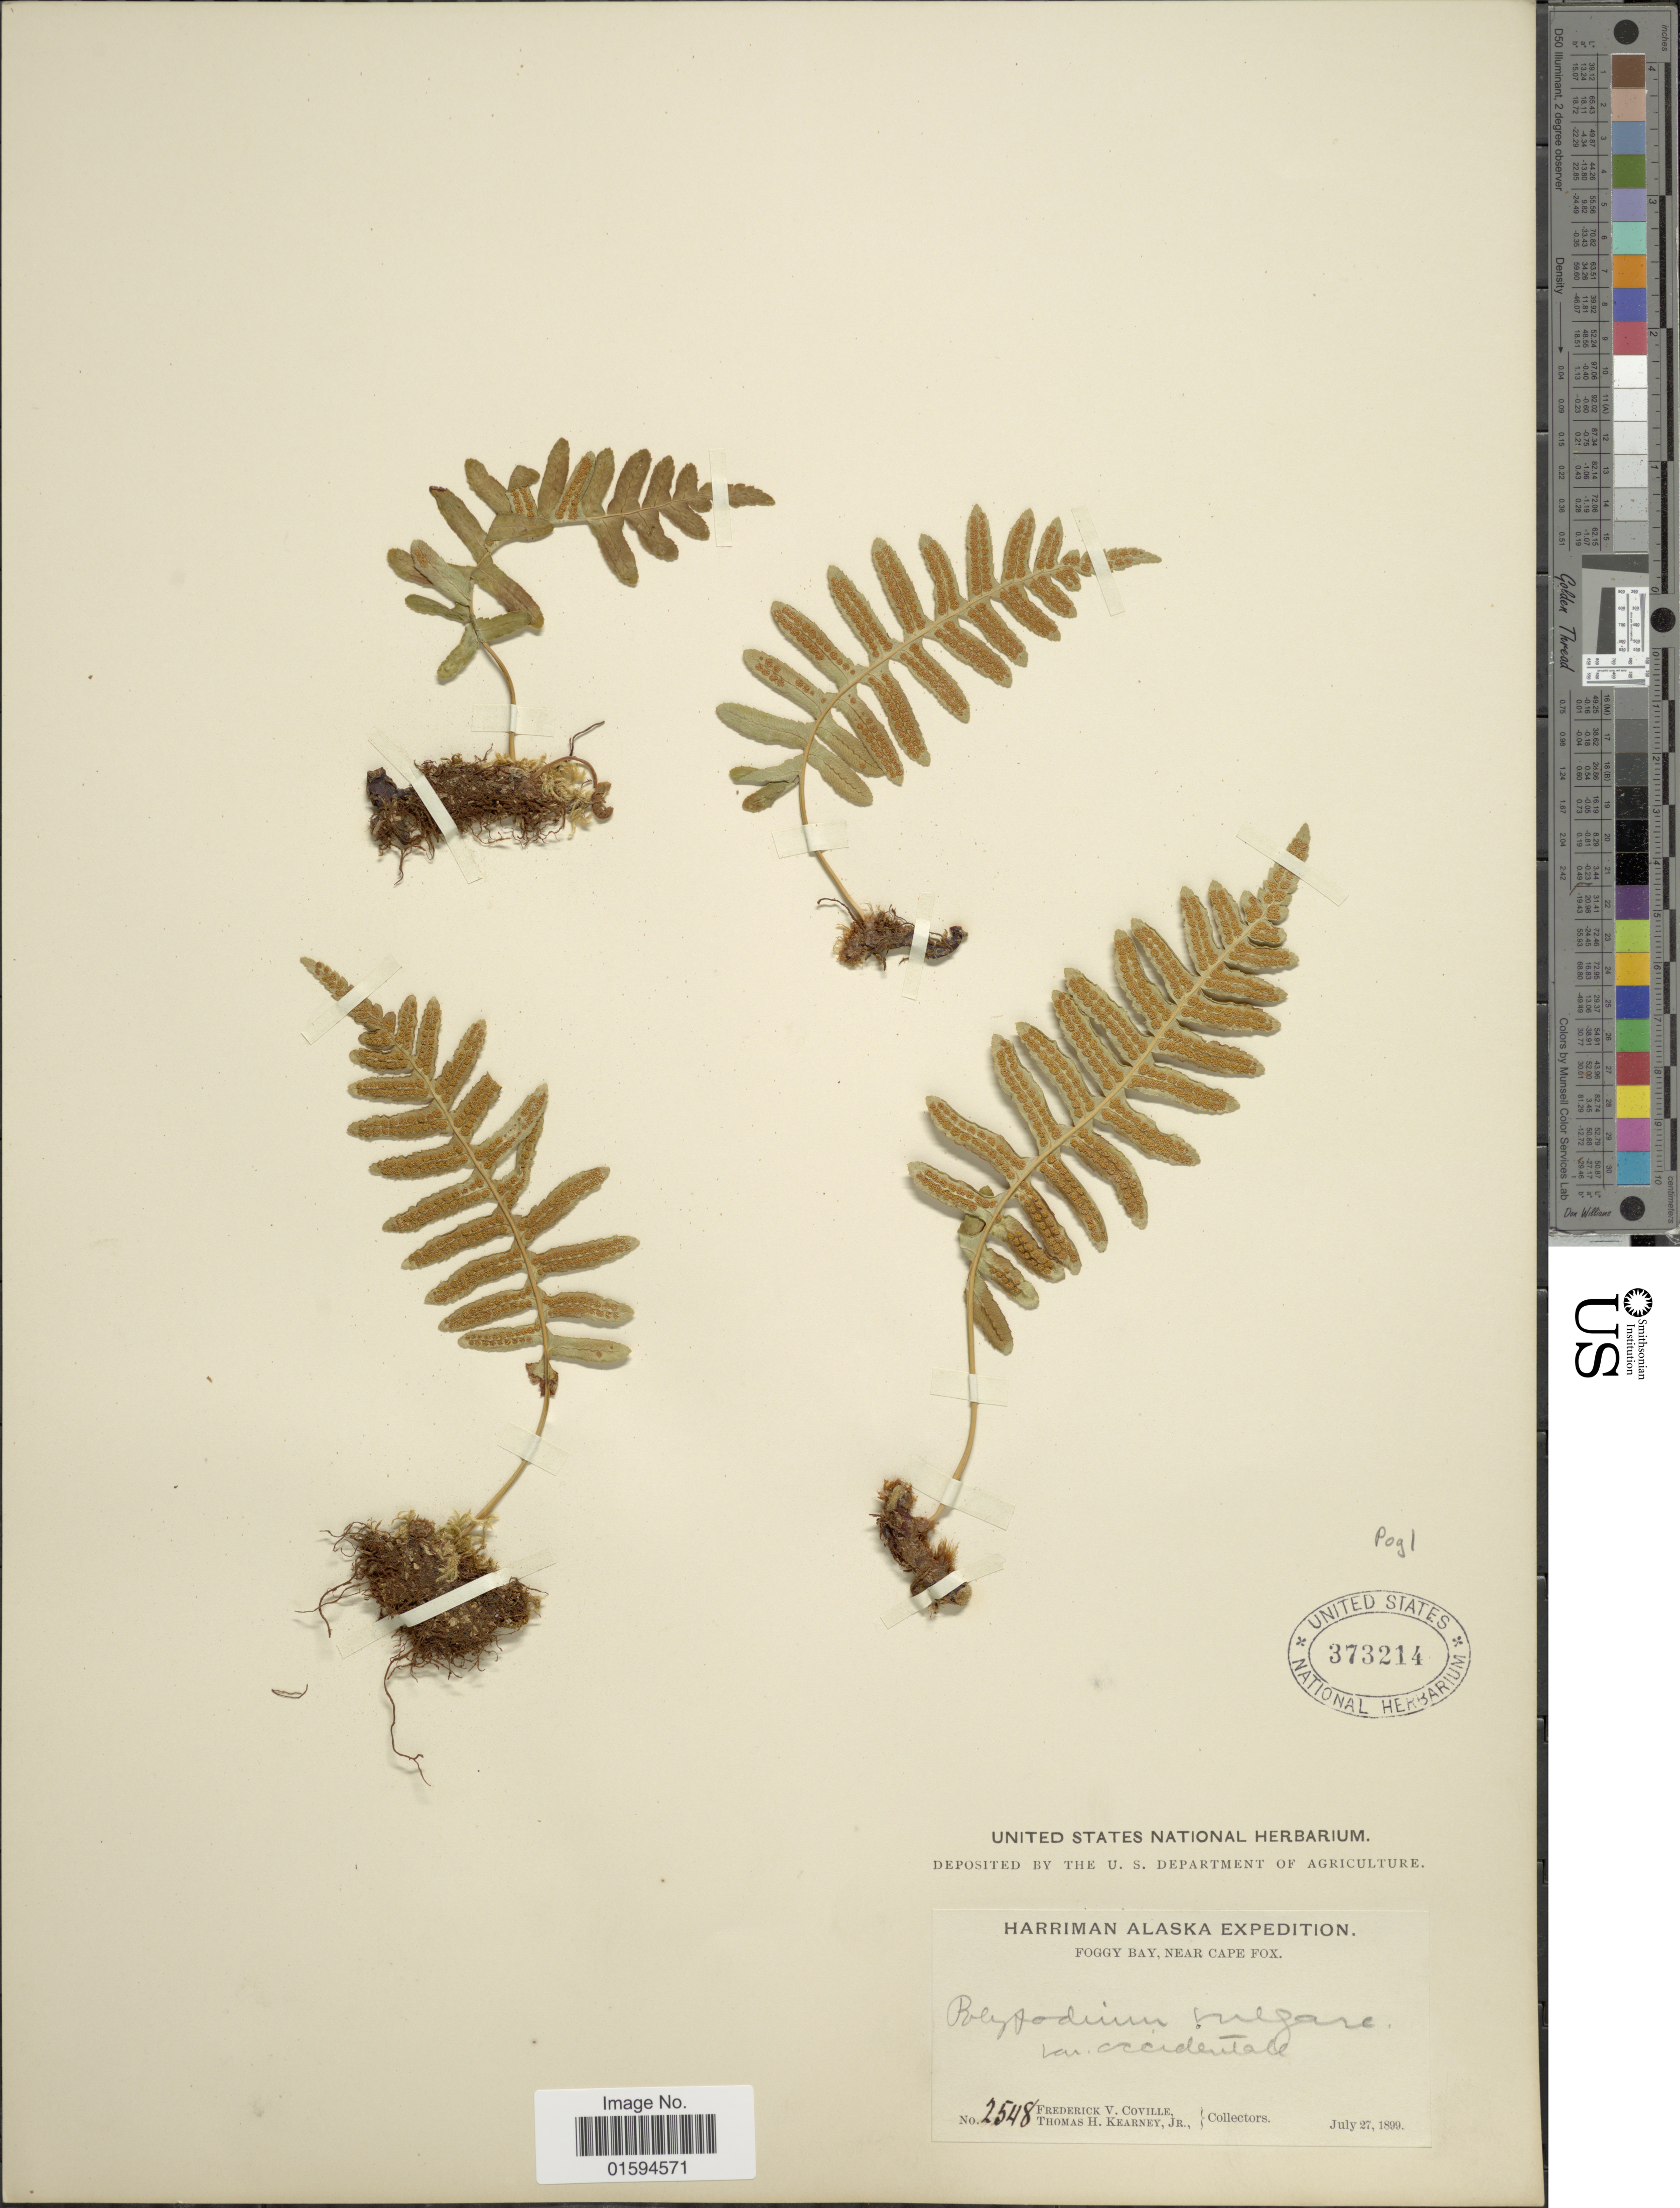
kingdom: Plantae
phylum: Tracheophyta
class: Polypodiopsida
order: Polypodiales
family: Polypodiaceae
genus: Polypodium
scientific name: Polypodium glycyrrhiza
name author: D.C. Eaton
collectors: F. V. Coville & T. H. Kearney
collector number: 2548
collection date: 1899-07-27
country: United States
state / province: Alaska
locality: Foggy Bay, near Cape Fox.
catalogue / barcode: US 373214